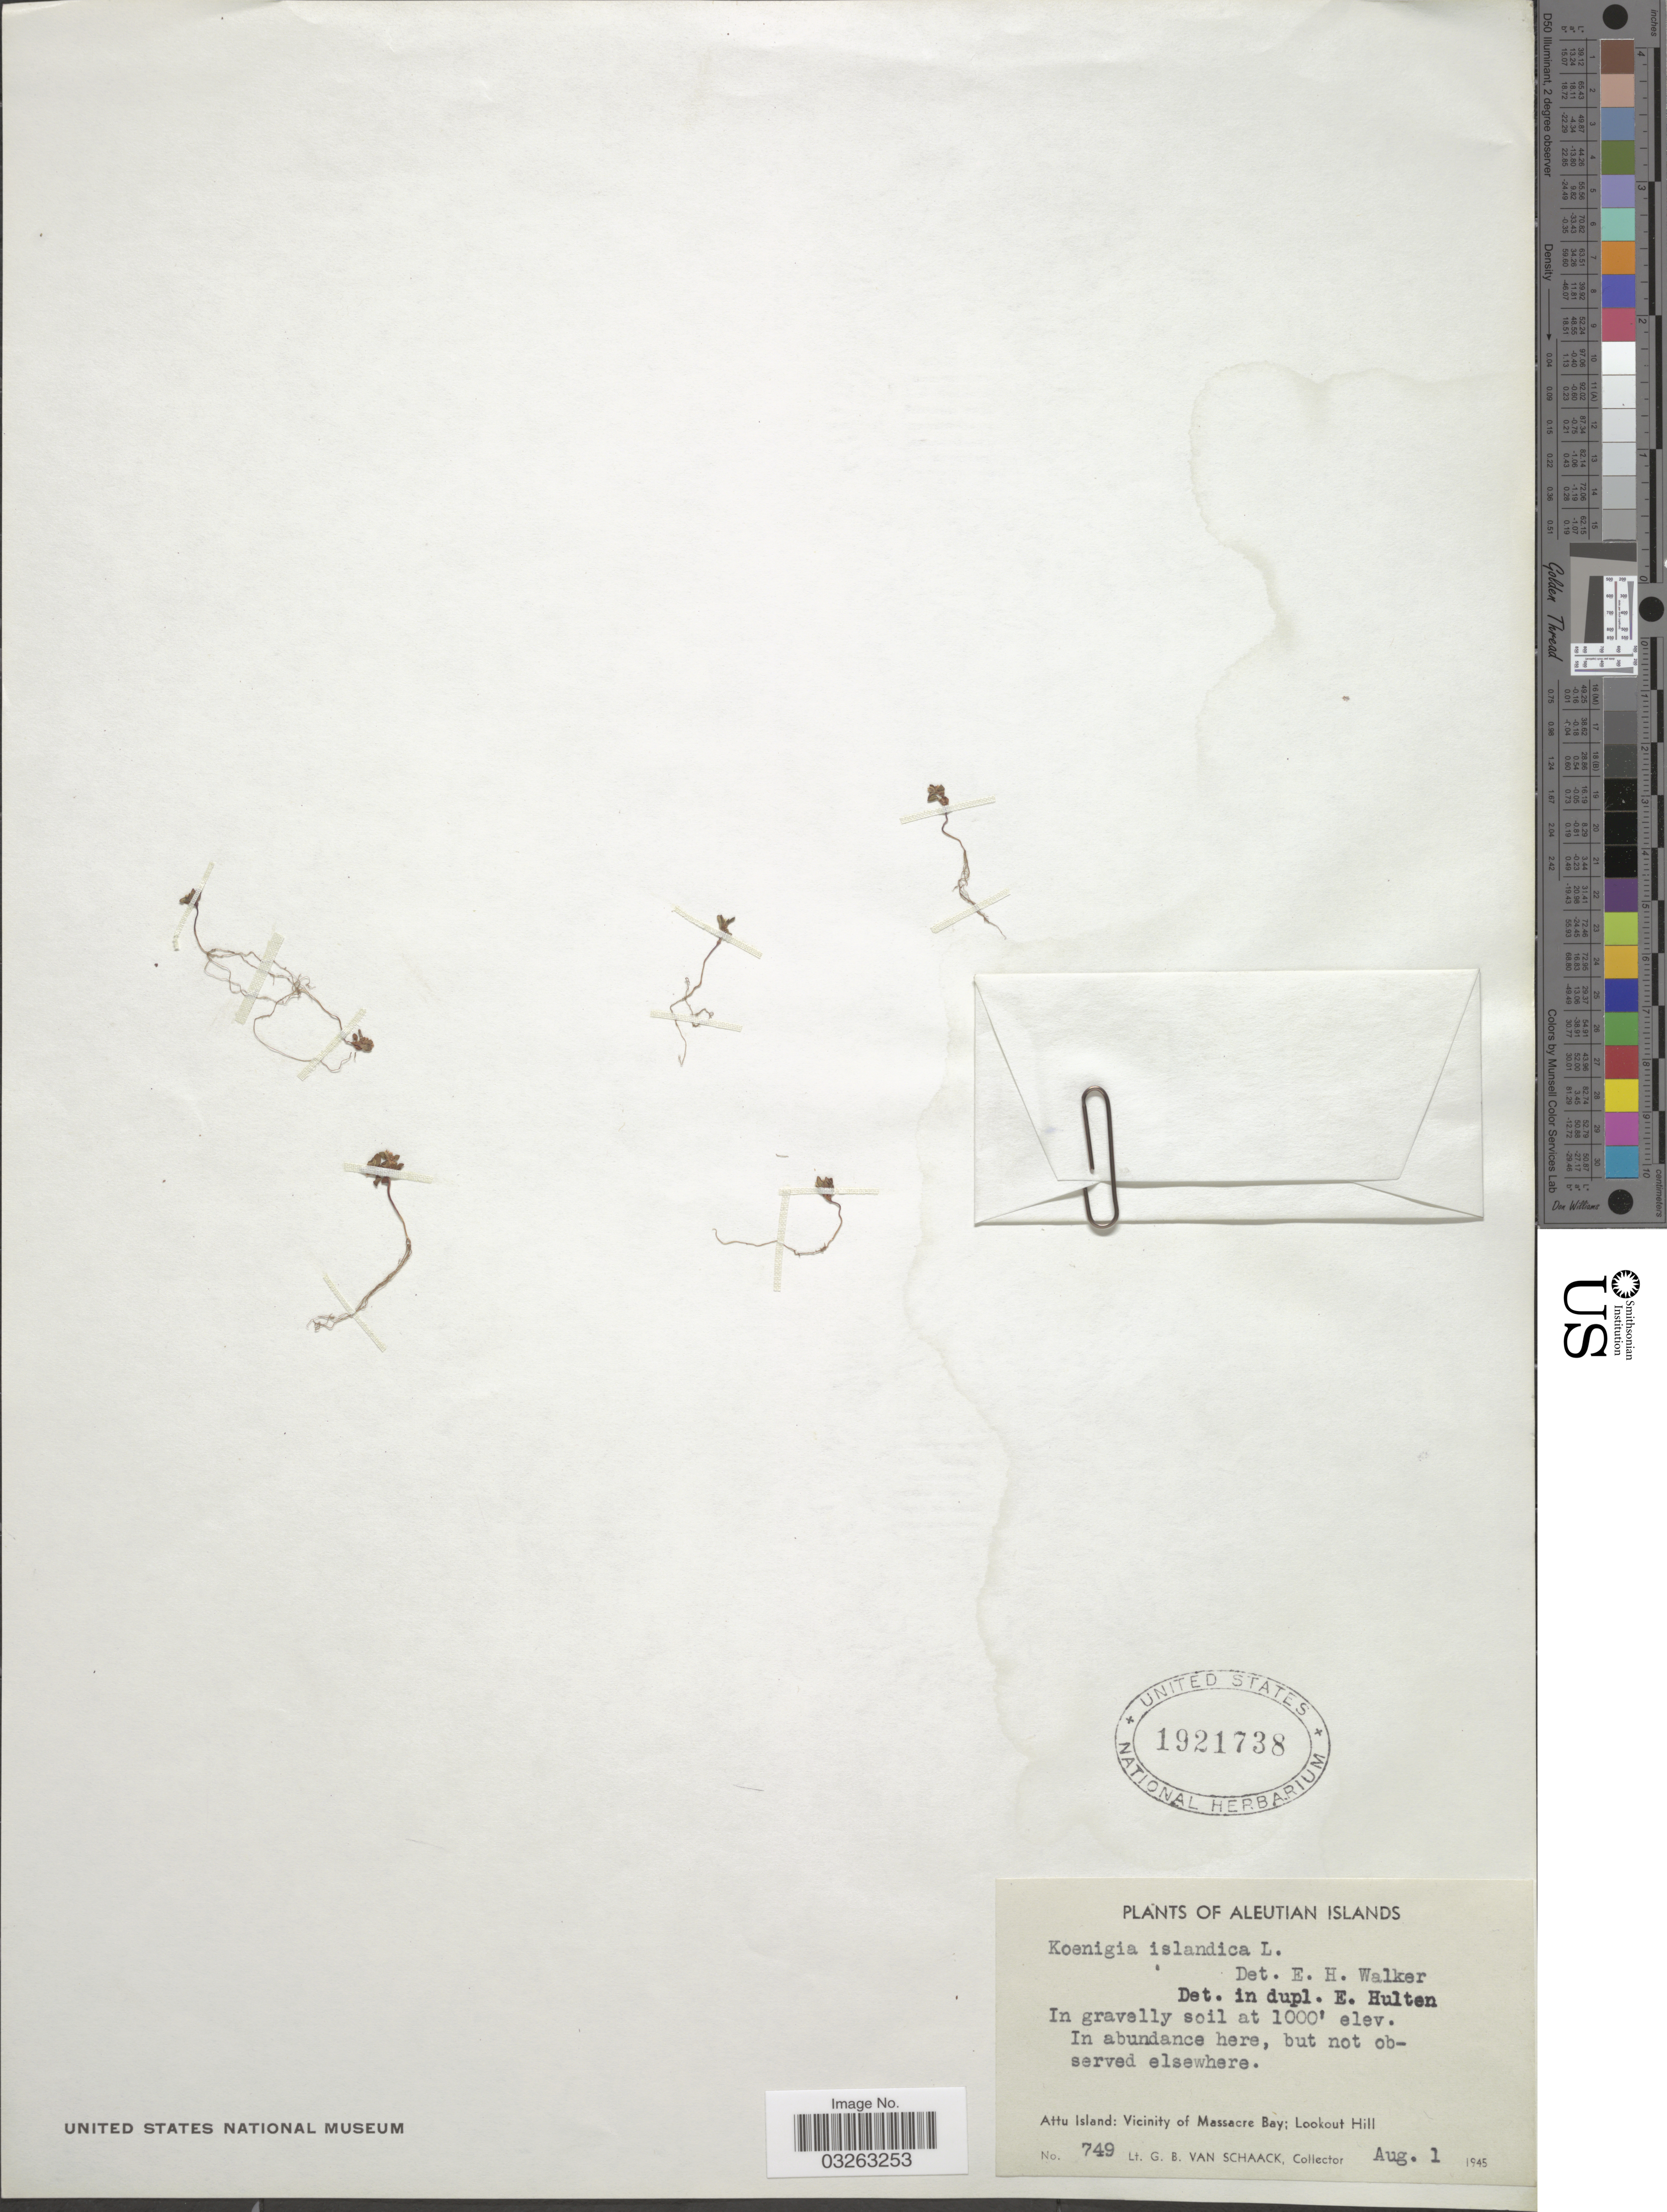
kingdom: Plantae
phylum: Tracheophyta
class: Magnoliopsida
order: Caryophyllales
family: Polygonaceae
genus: Koenigia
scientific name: Koenigia islandica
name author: L.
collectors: G. Van Schaak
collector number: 749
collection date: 1945-08-01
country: United States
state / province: Alaska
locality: Aleutian Islands. Attu Island: Vicinity of Massacre Bay; Lookout Hill.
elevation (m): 305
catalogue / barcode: US 1921738